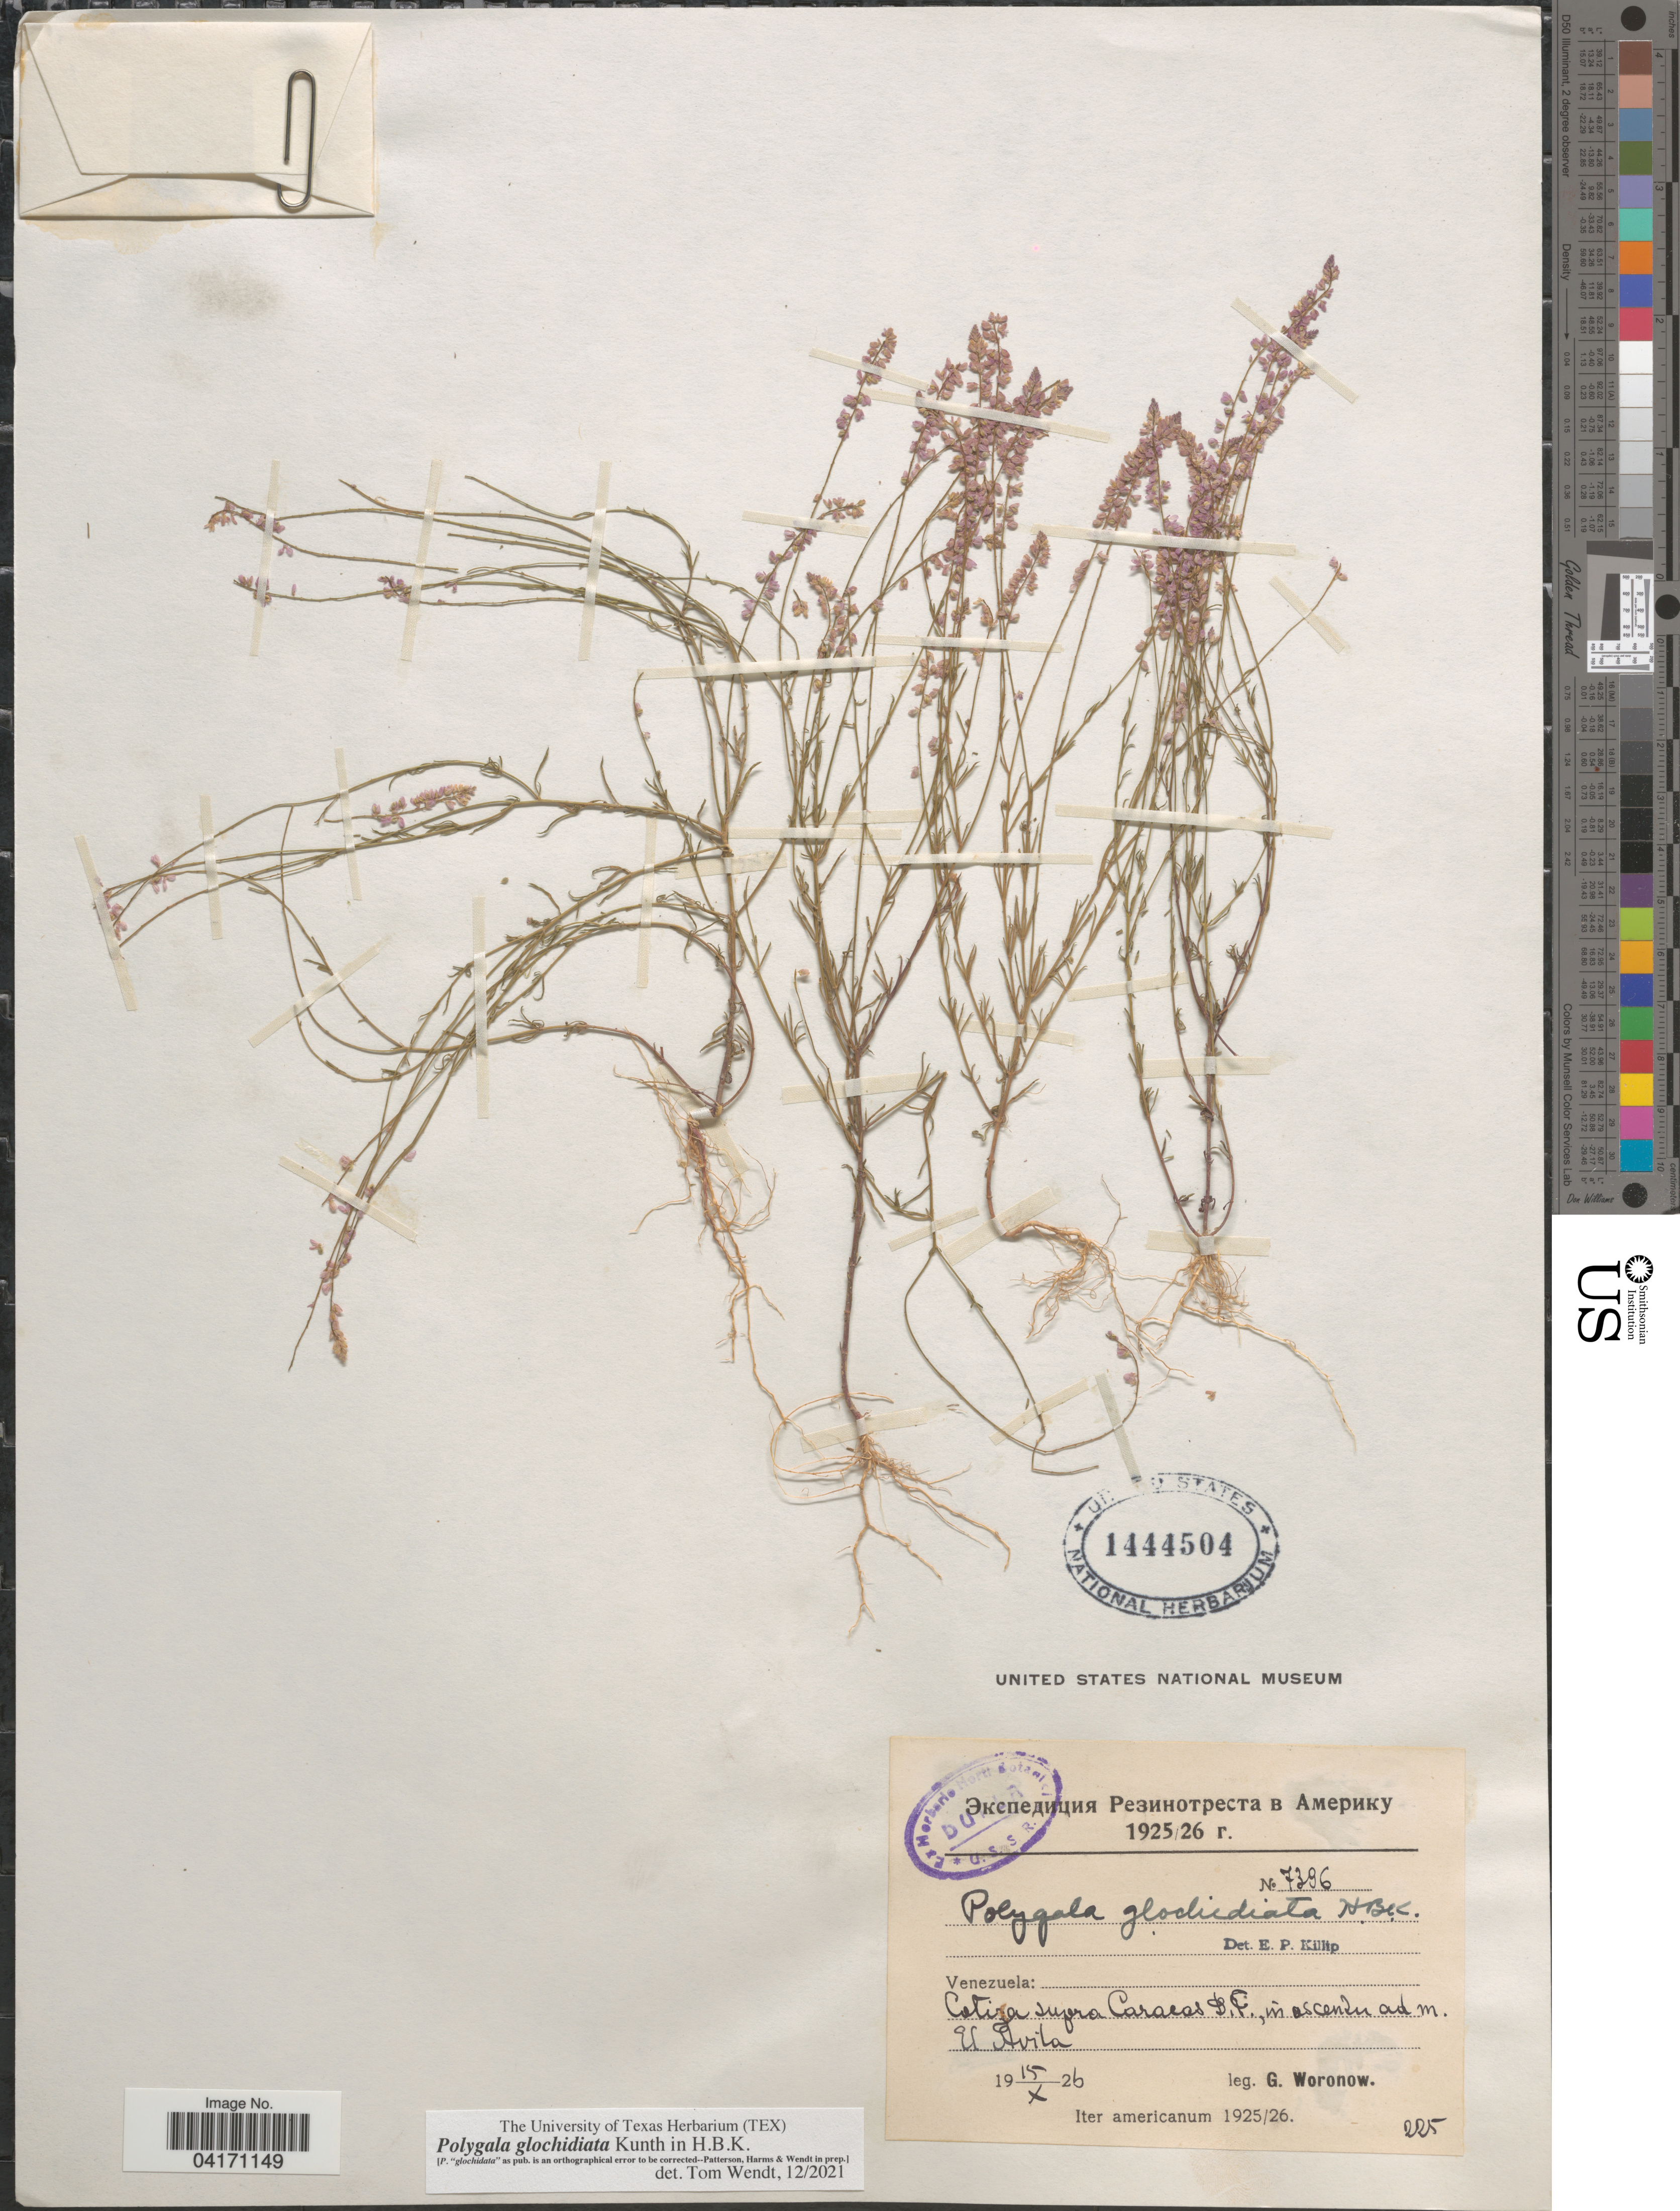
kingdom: Plantae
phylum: Tracheophyta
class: Magnoliopsida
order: Fabales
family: Polygalaceae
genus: Polygala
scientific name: Polygala glochidiata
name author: Kunth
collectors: G. Woronow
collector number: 7396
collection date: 1926-10-15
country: Venezuela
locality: Cotiza supra Caracas D.P., in ascendu ad m. El Avita. Iter americanum 1925/26.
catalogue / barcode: US 1444504